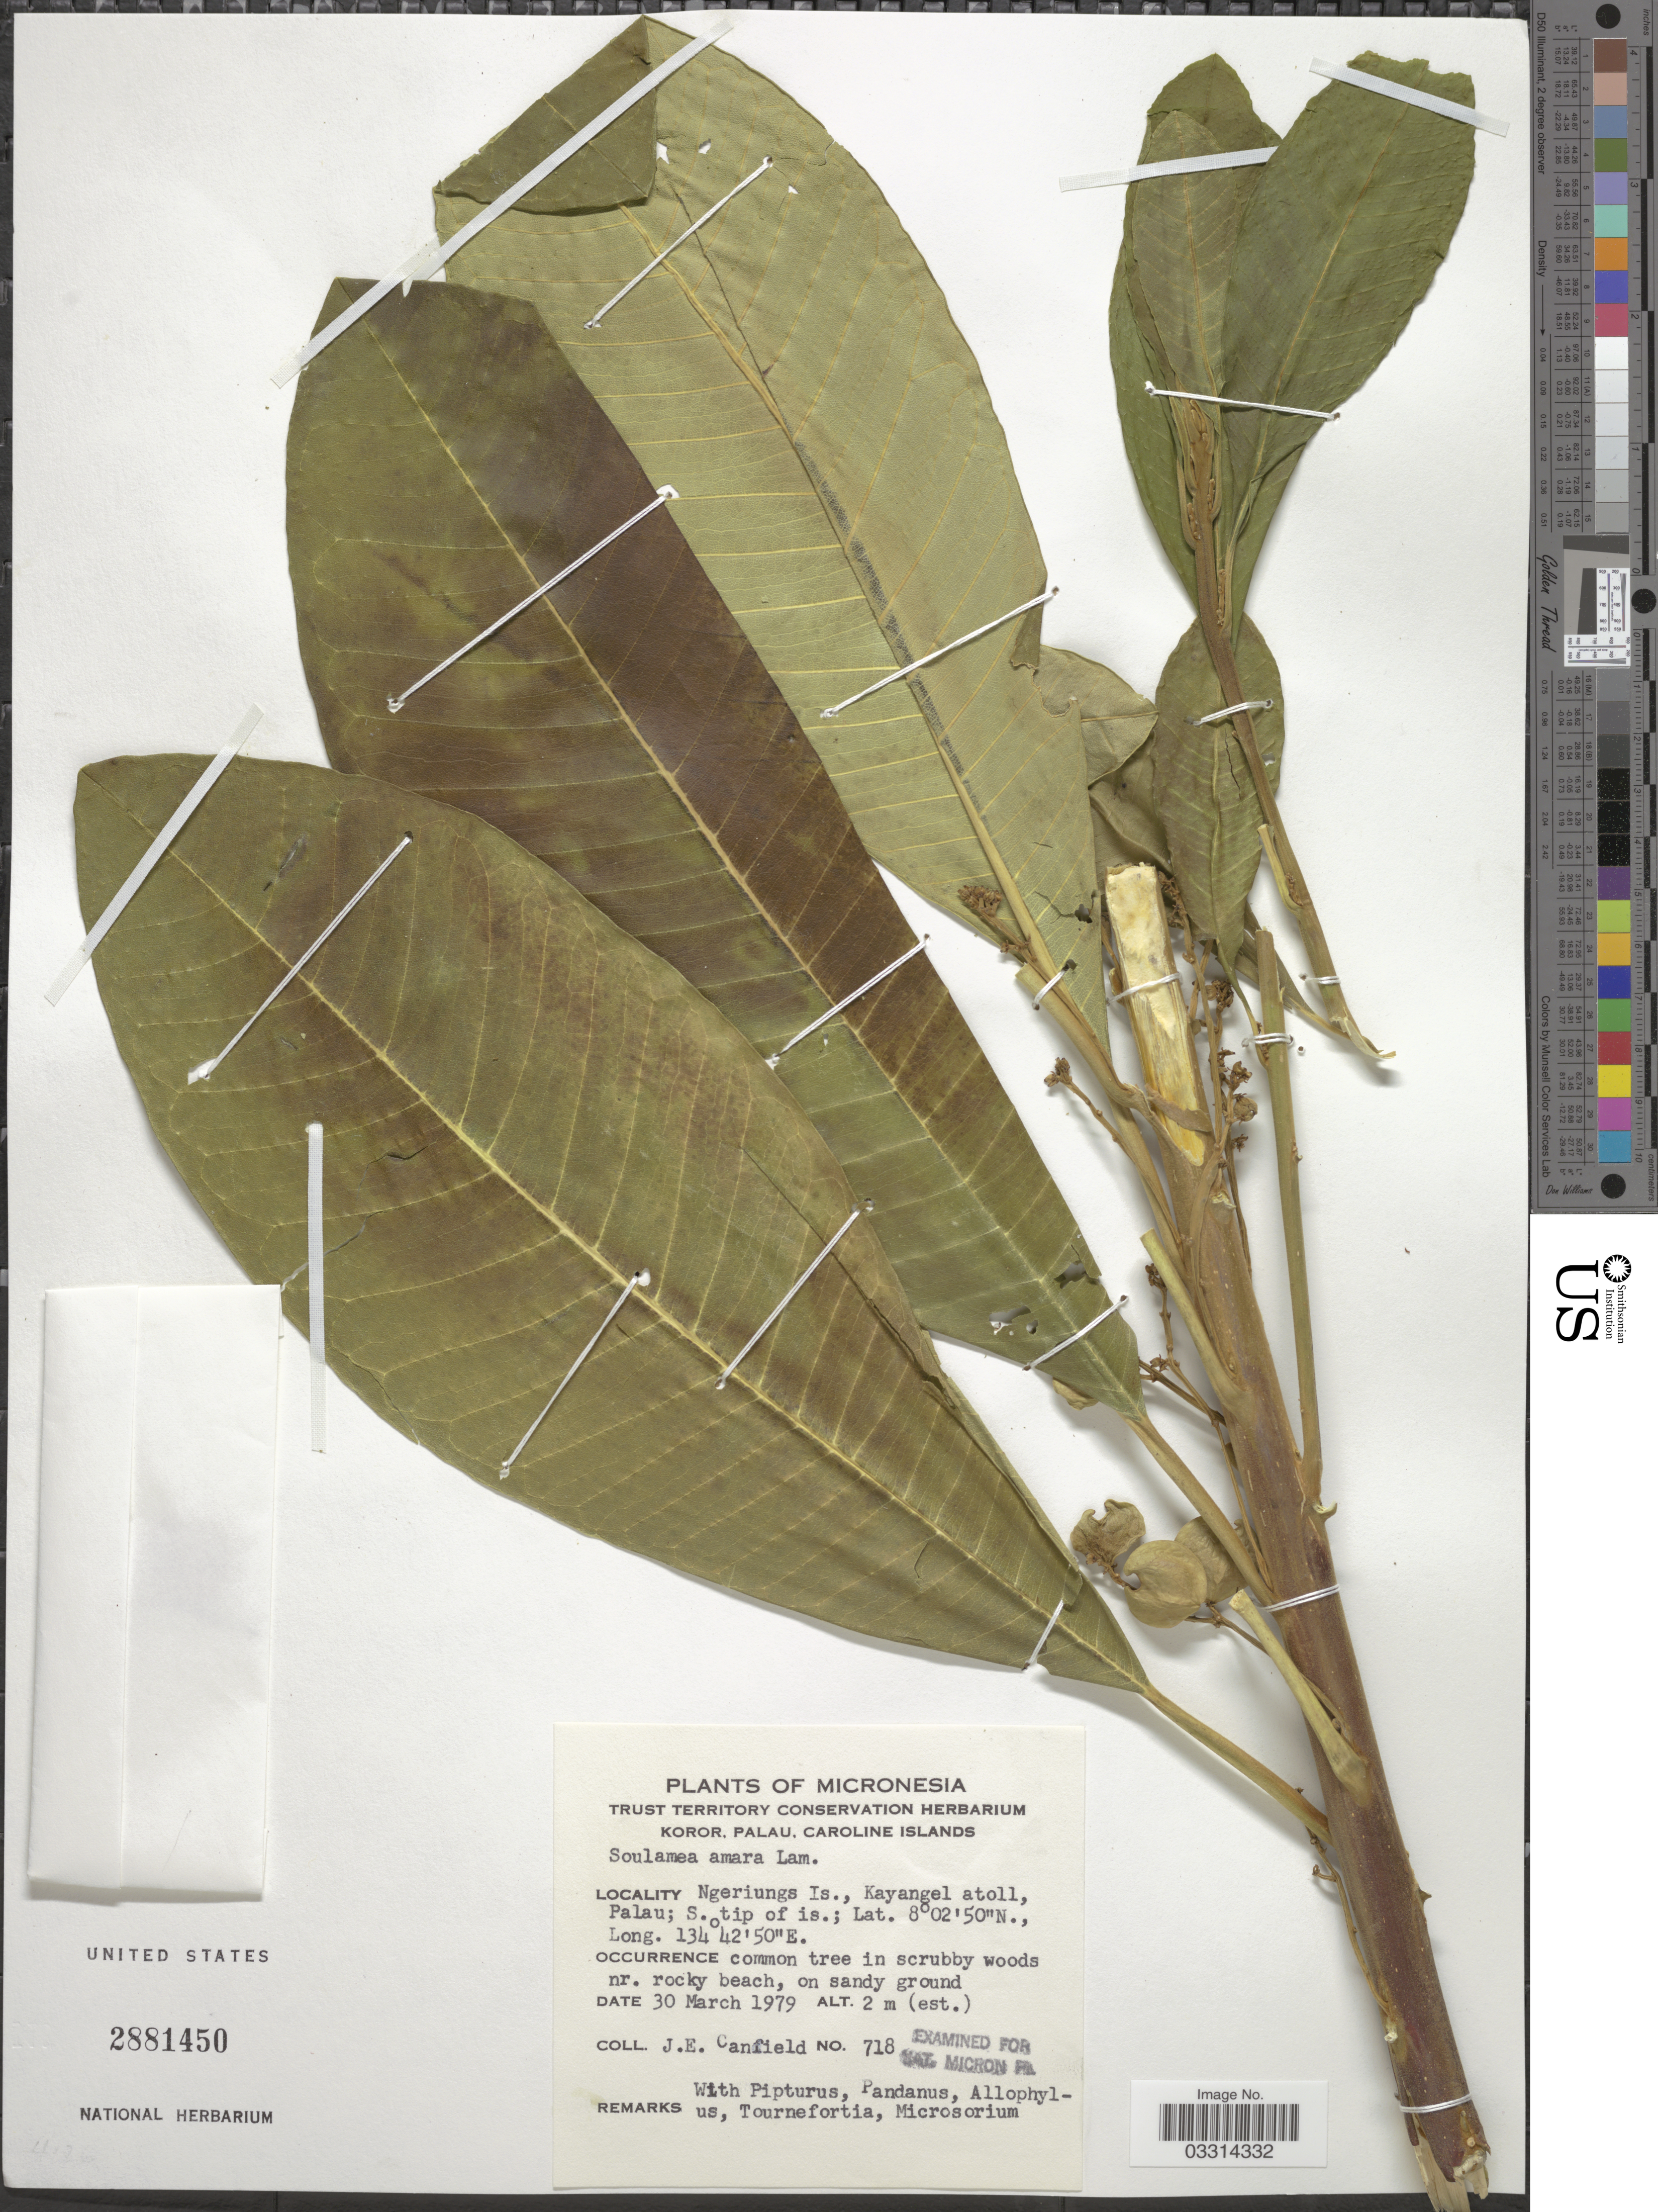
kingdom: Plantae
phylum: Tracheophyta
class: Magnoliopsida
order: Sapindales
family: Simaroubaceae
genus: Soulamea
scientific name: Soulamea amara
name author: Lam.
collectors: J. E. Canfield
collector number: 718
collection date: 1979-03-30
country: Palau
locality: Micronesia. Koror, Palau, Caroline Islands. Ngeriungs Is., Kayangel atoll, Palau; S. tip of is.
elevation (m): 2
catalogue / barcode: US 2881450